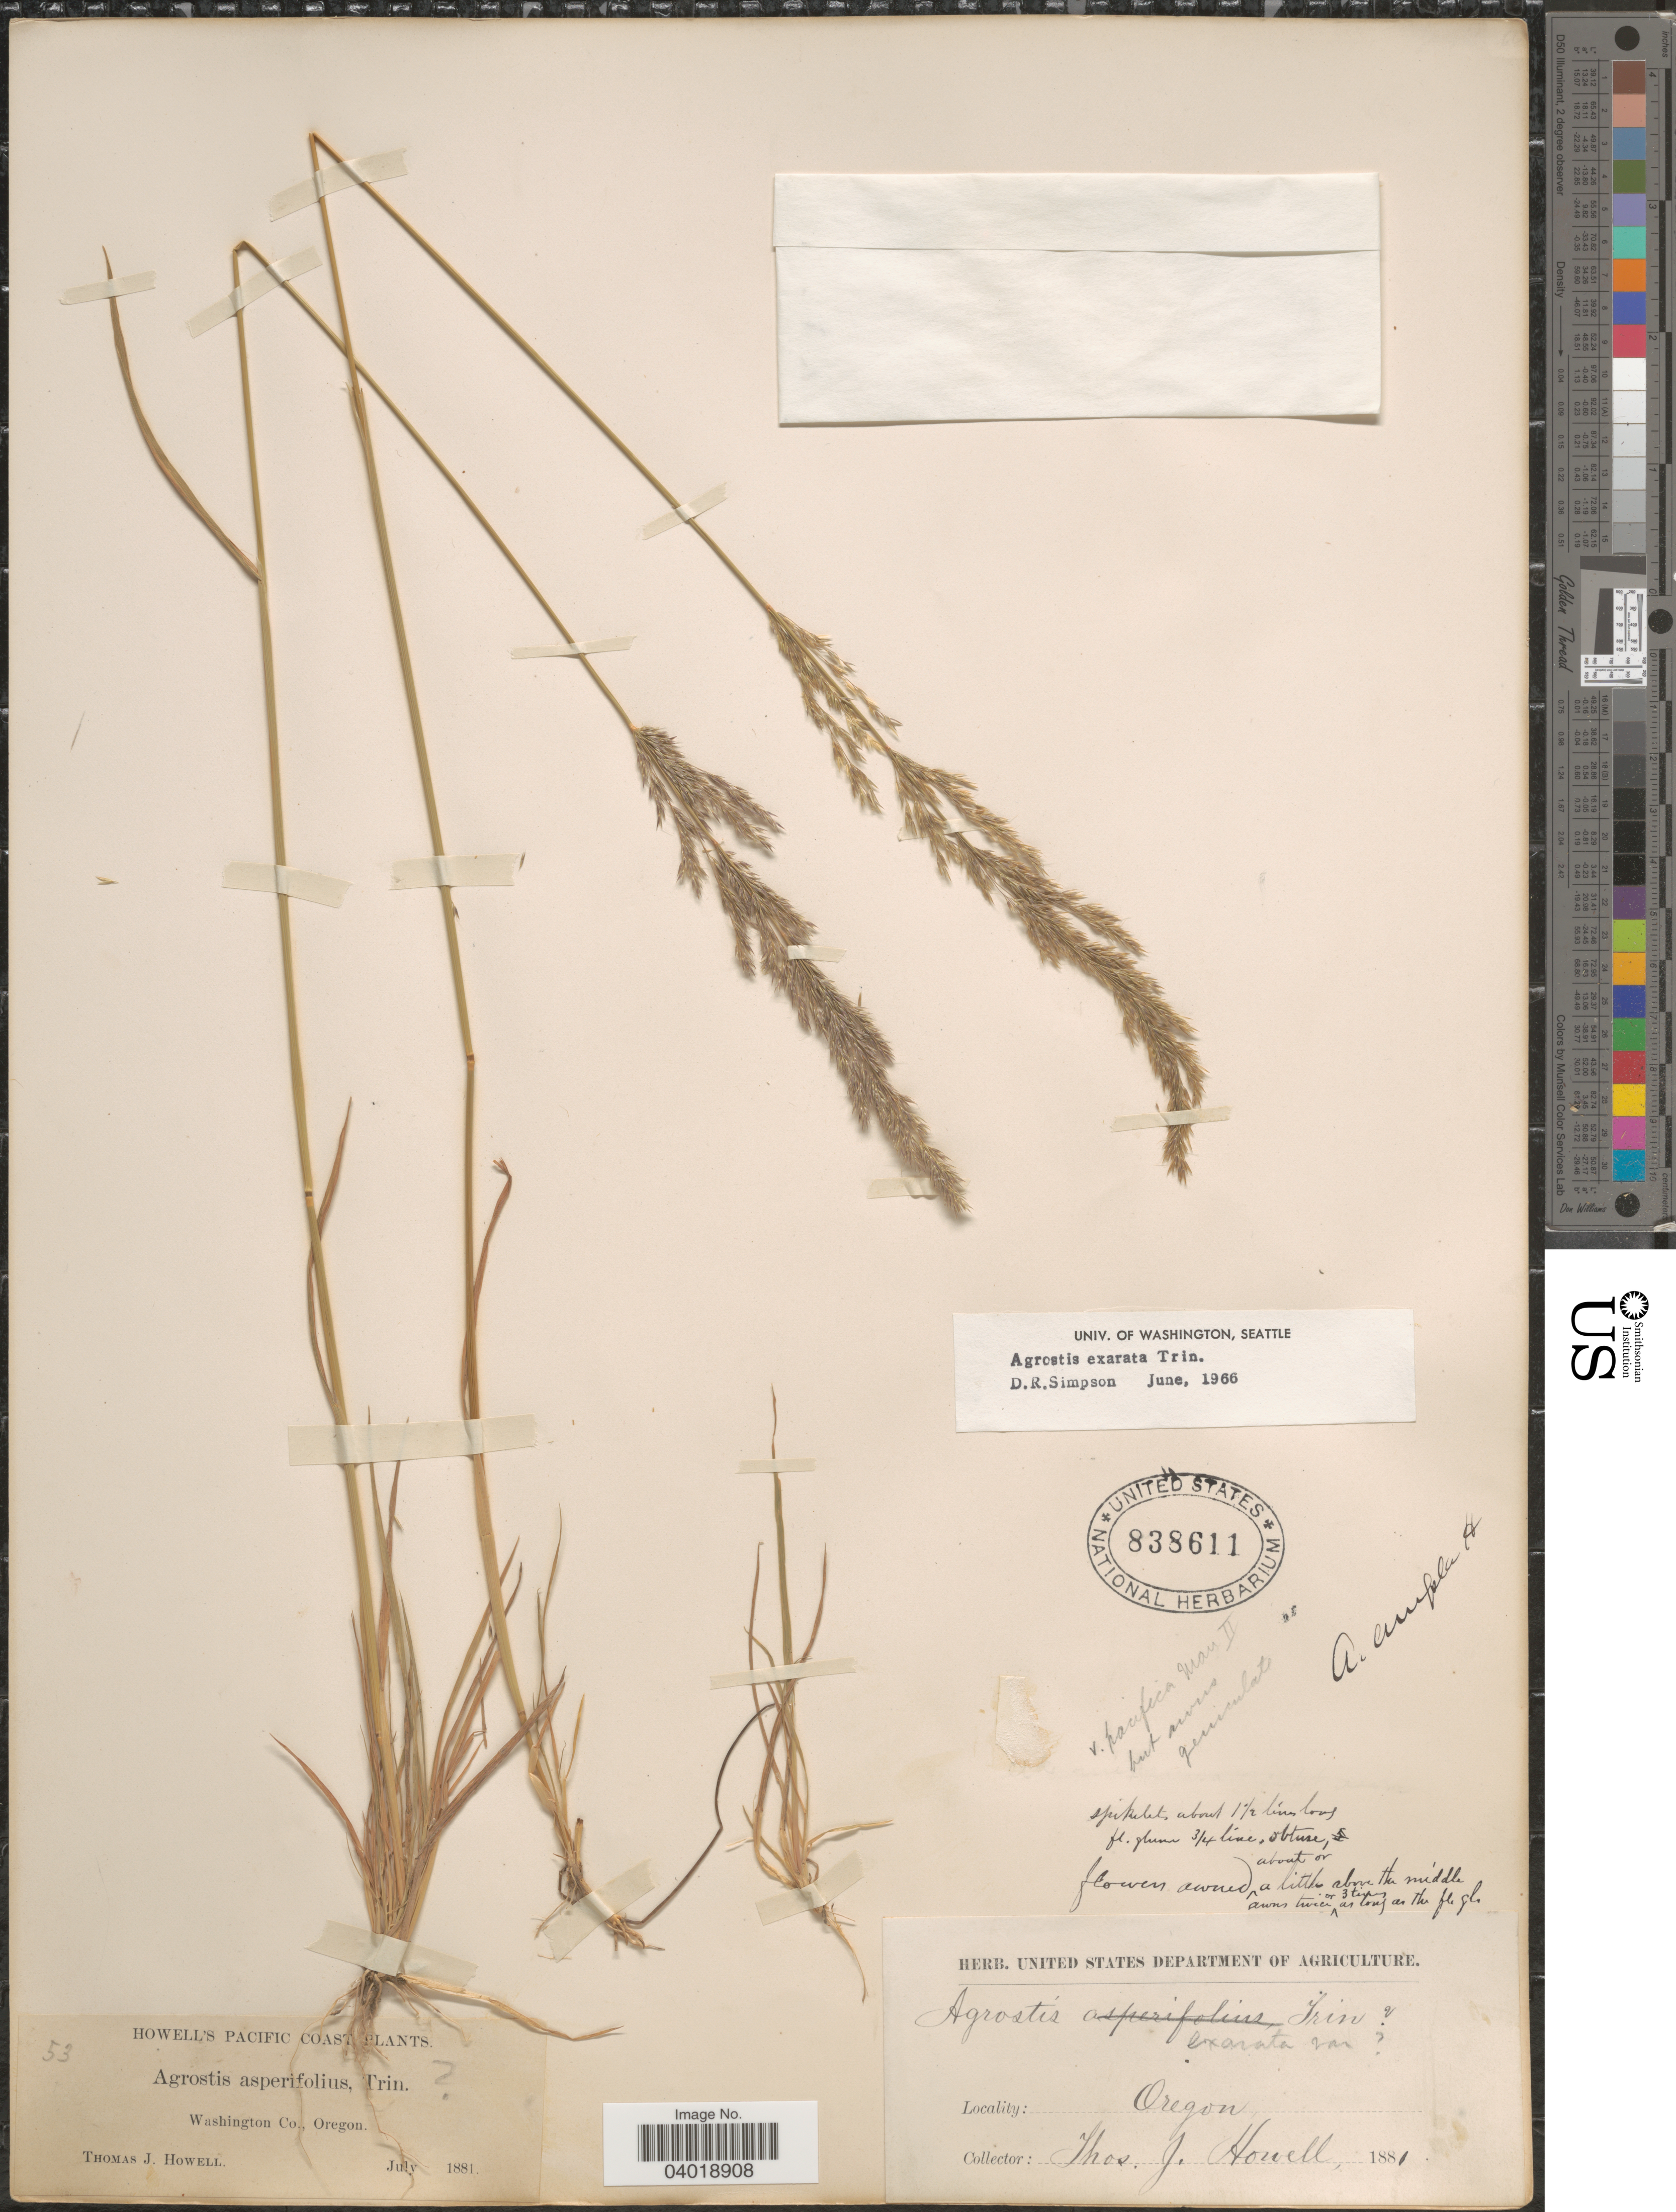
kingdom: Plantae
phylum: Tracheophyta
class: Liliopsida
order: Poales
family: Poaceae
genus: Agrostis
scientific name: Agrostis exarata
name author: Trin.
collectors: T. J. Howell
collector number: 53?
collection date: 1881-07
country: United States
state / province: Oregon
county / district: Washington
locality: Pacific Coast. Washington Co.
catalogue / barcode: US 838611